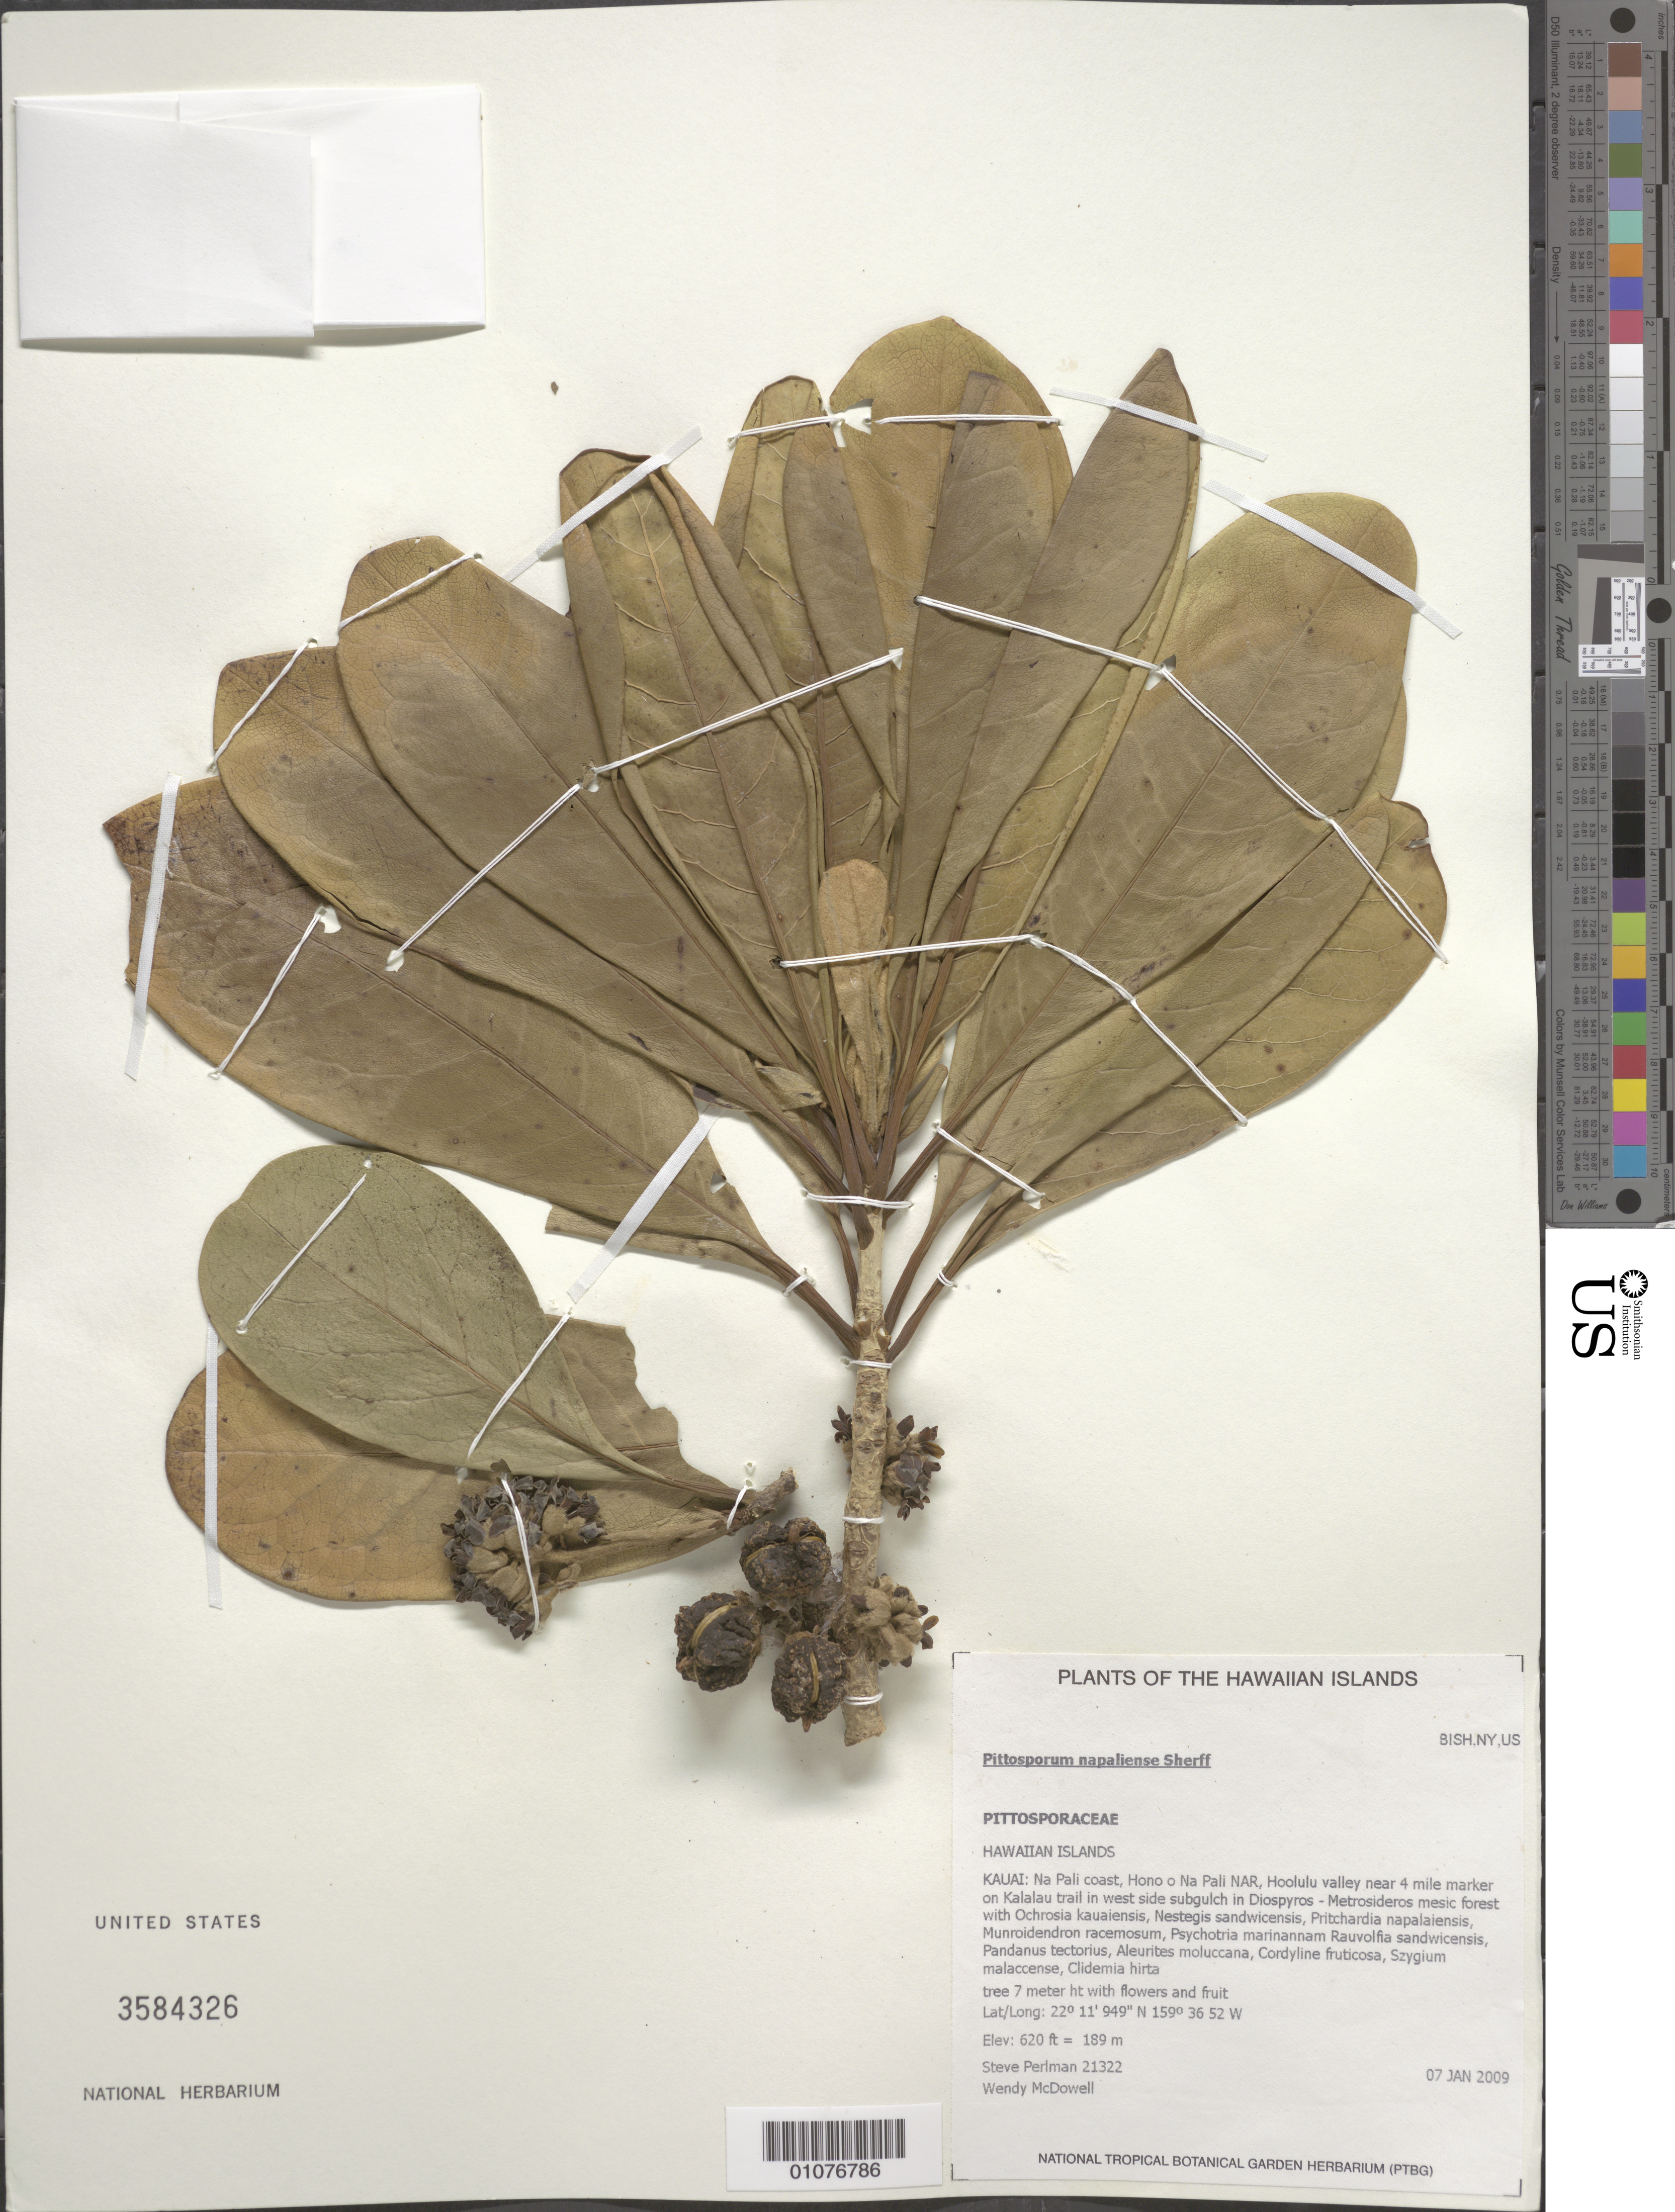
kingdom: Plantae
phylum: Tracheophyta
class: Magnoliopsida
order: Apiales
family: Pittosporaceae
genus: Pittosporum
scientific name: Pittosporum napaliense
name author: Sherff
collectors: S. P. Perlman & W. McDowell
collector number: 21322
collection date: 2009-01-07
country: United States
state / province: Hawaii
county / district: Kaui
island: Kaua'i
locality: Na Pali coast, Hono o Na Pali NAR, Hoolulu valley near 4 mile marker on Kalalau trail in W side of subgulch.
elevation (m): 189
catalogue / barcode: US 3584326